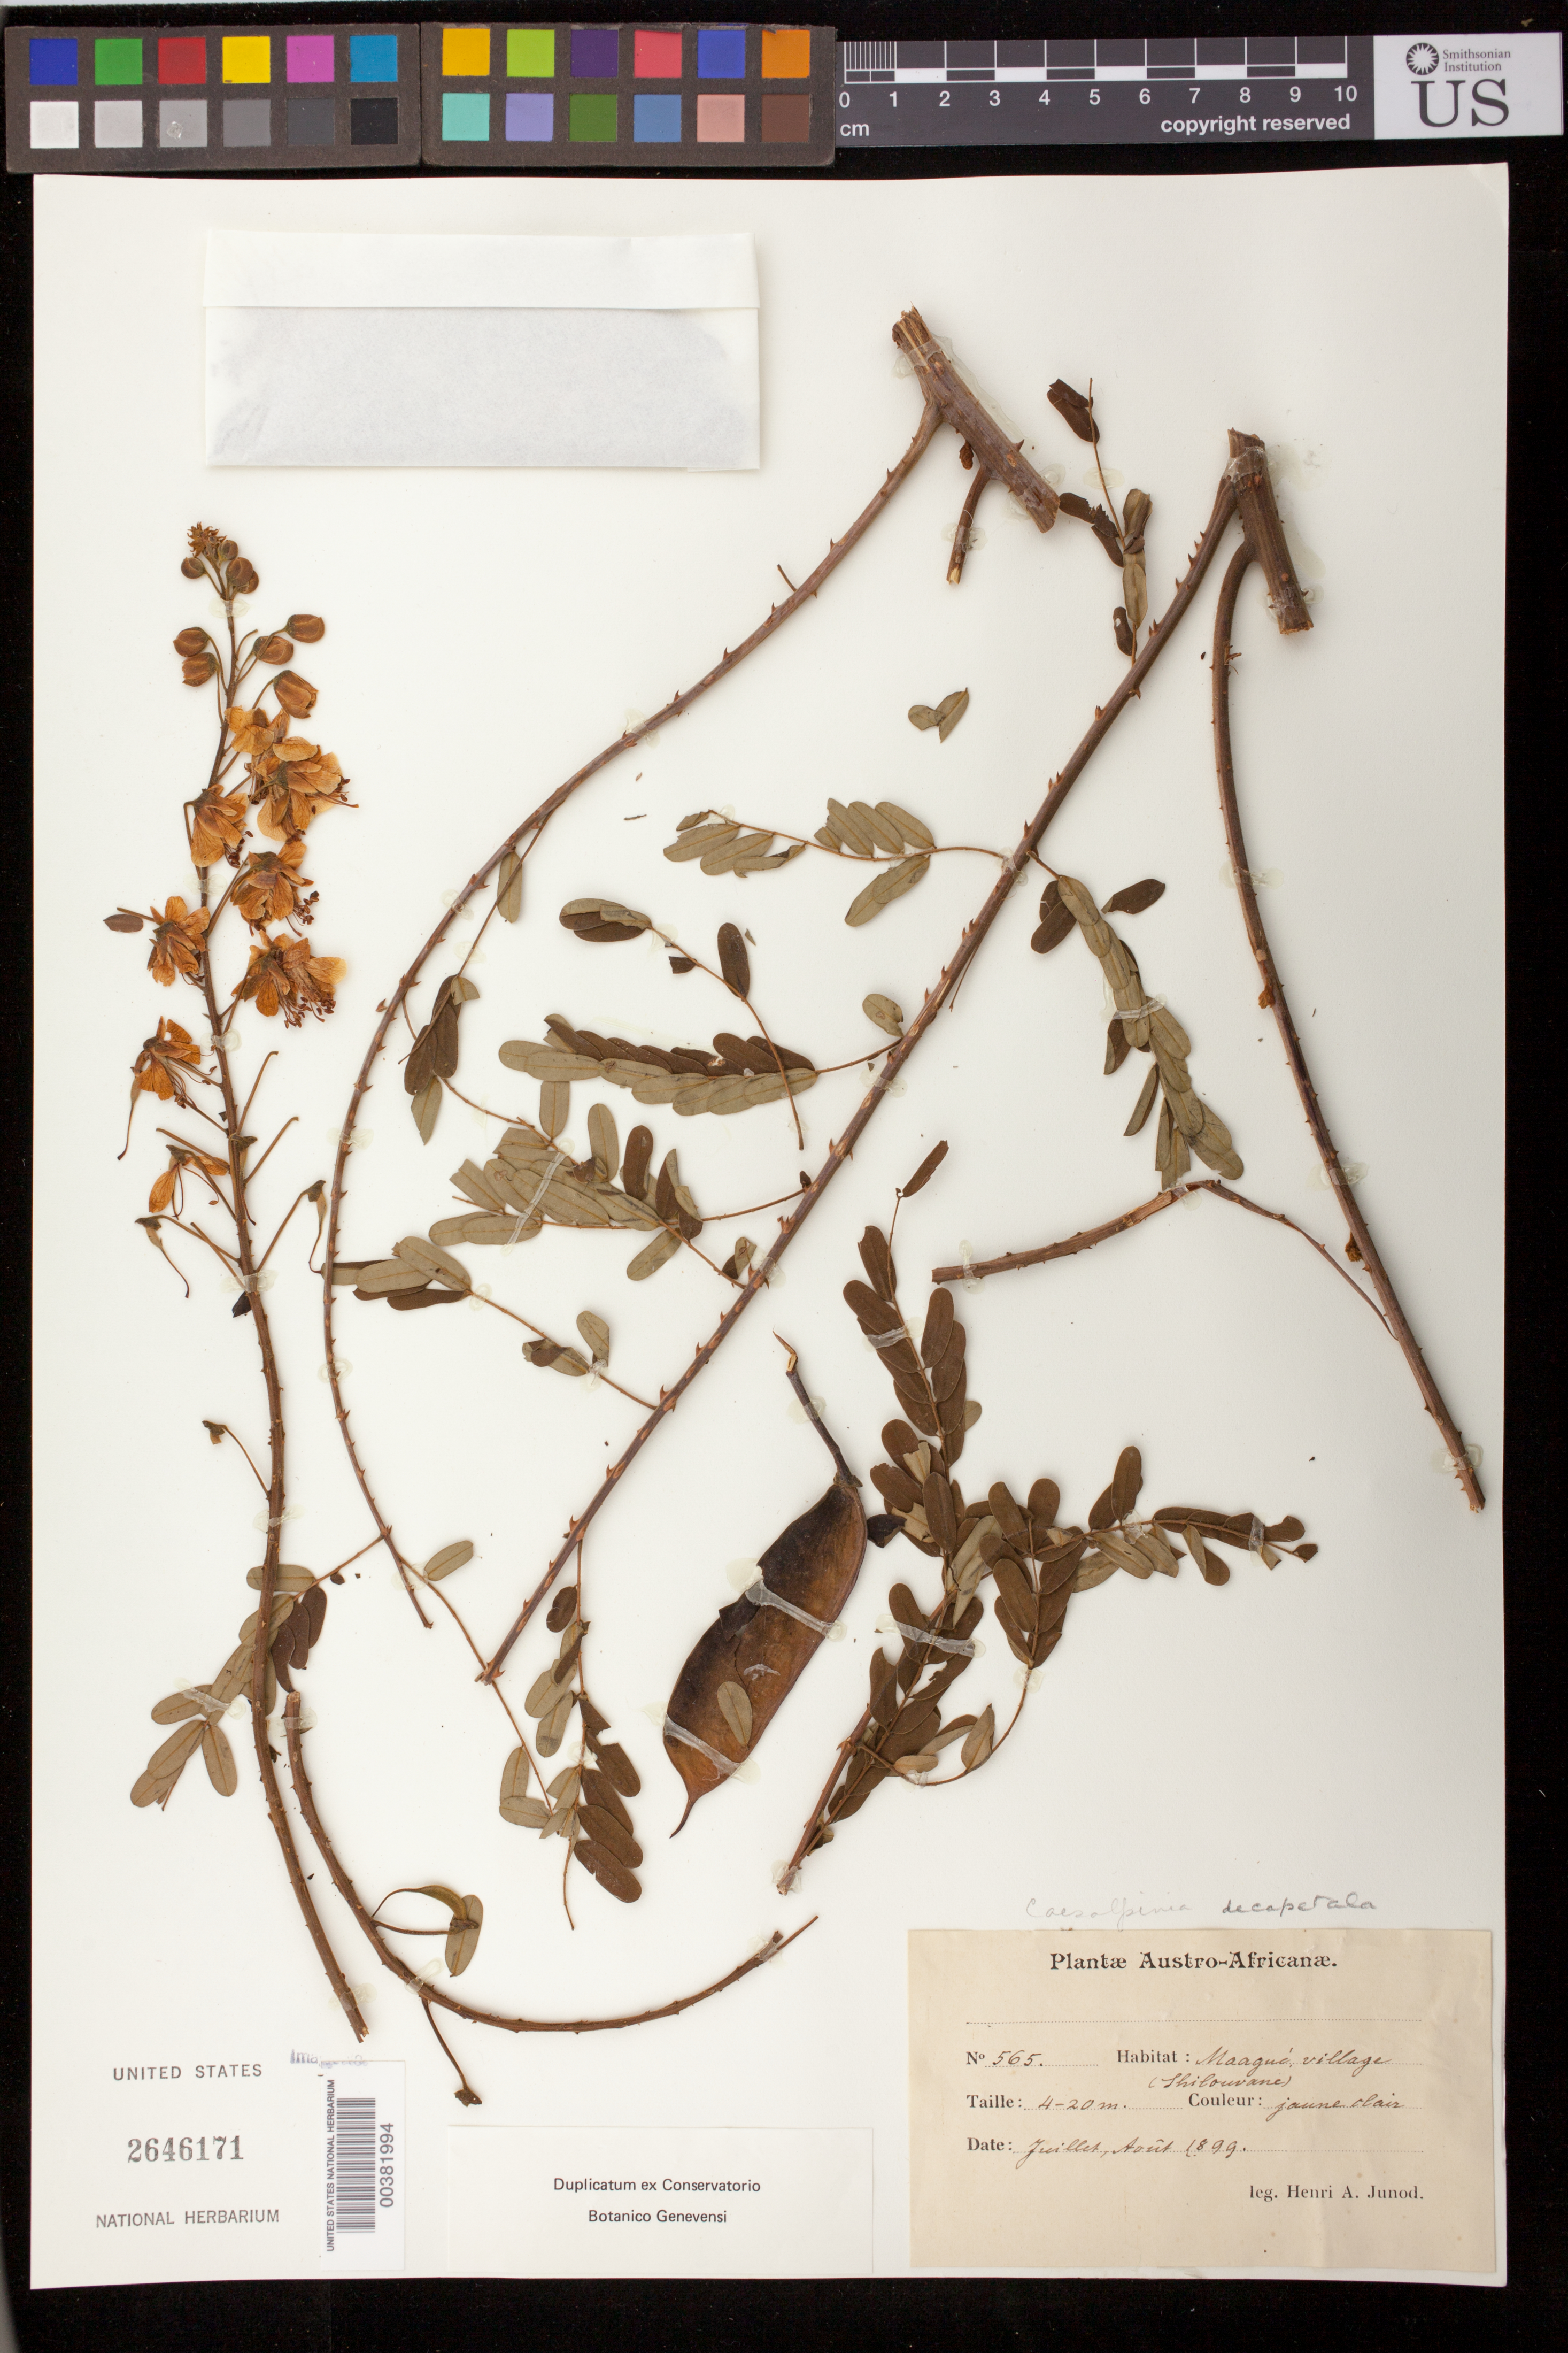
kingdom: Plantae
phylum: Tracheophyta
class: Magnoliopsida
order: Fabales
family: Fabaceae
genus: Biancaea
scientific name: Biancaea decapetala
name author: (Roth) O. Deg.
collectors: H. Junod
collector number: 565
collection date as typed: Jul 1899 and -- Aug 1899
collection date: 1899-07,1899-08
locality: Maague village (shilouvane)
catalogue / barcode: US 2646171